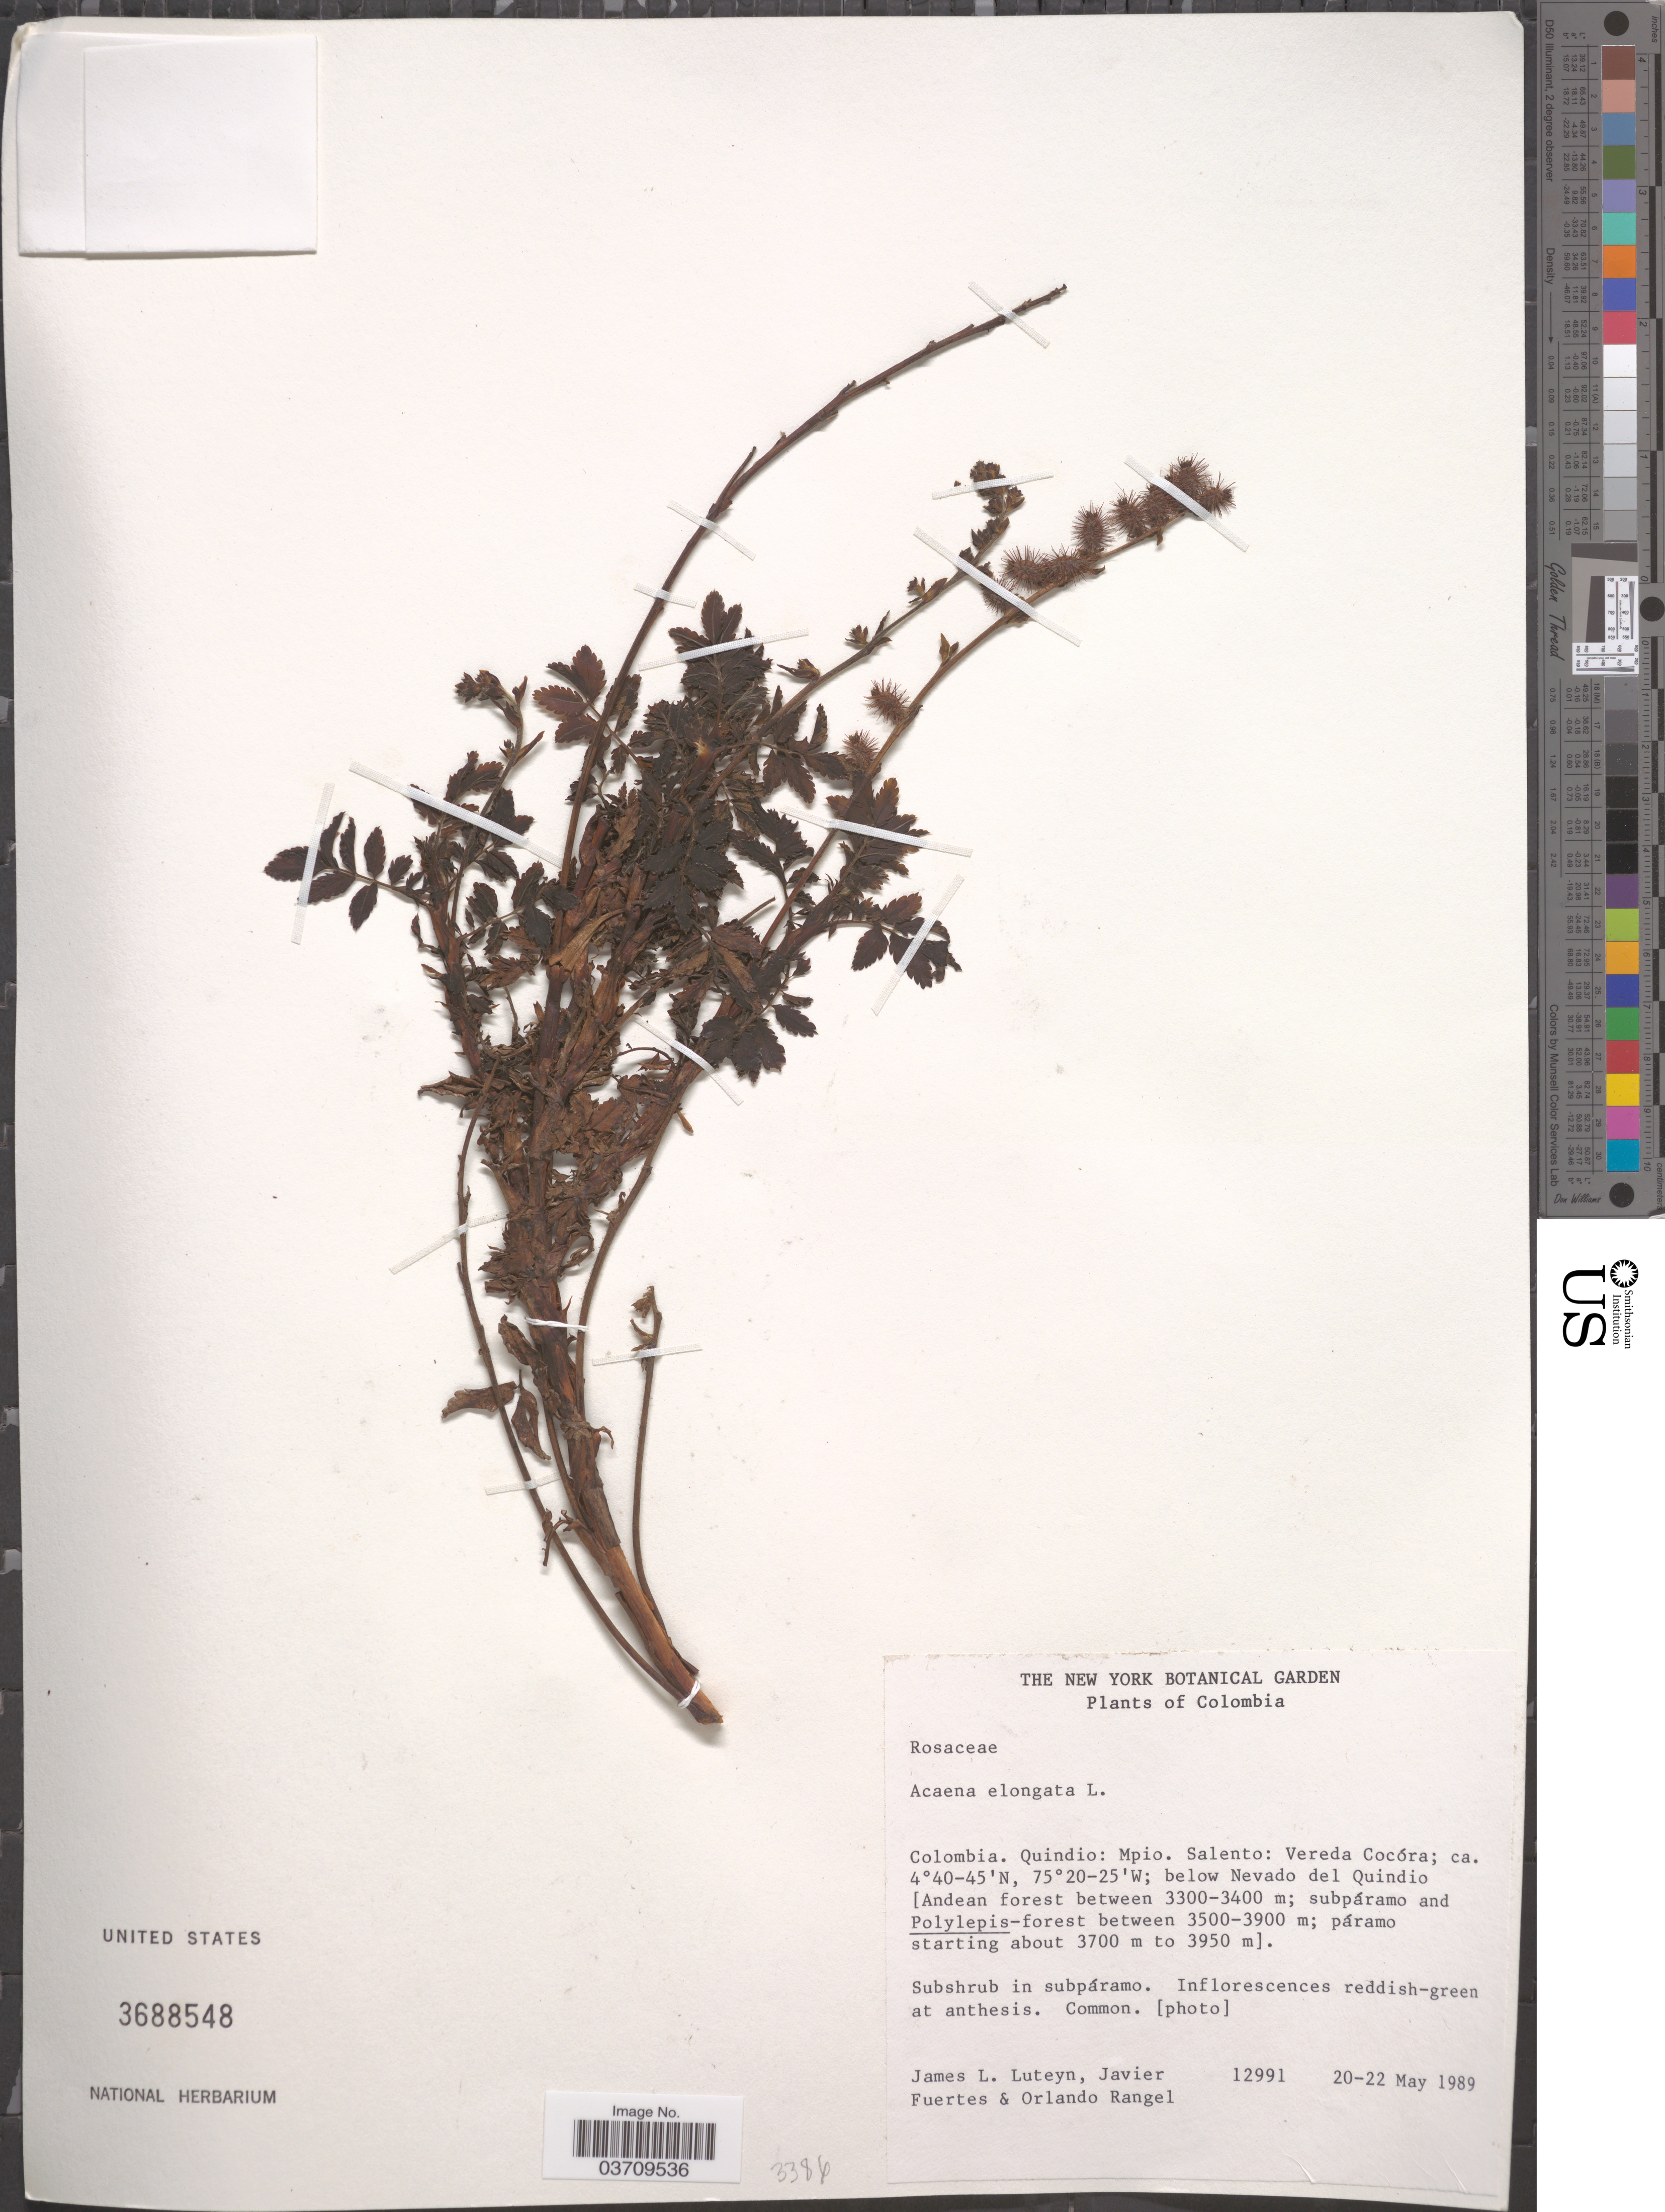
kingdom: Plantae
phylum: Tracheophyta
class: Magnoliopsida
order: Rosales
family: Rosaceae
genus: Acaena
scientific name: Acaena elongata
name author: L.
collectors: J. Luteyn, J. Fuertes & O. Rangel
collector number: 12991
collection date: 1989-05-20/1989-05-22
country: Colombia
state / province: Quindío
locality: Mpio. Salento: Vereda Cocóra; below Nevado del Quindio.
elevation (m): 3300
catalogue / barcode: US 3688548